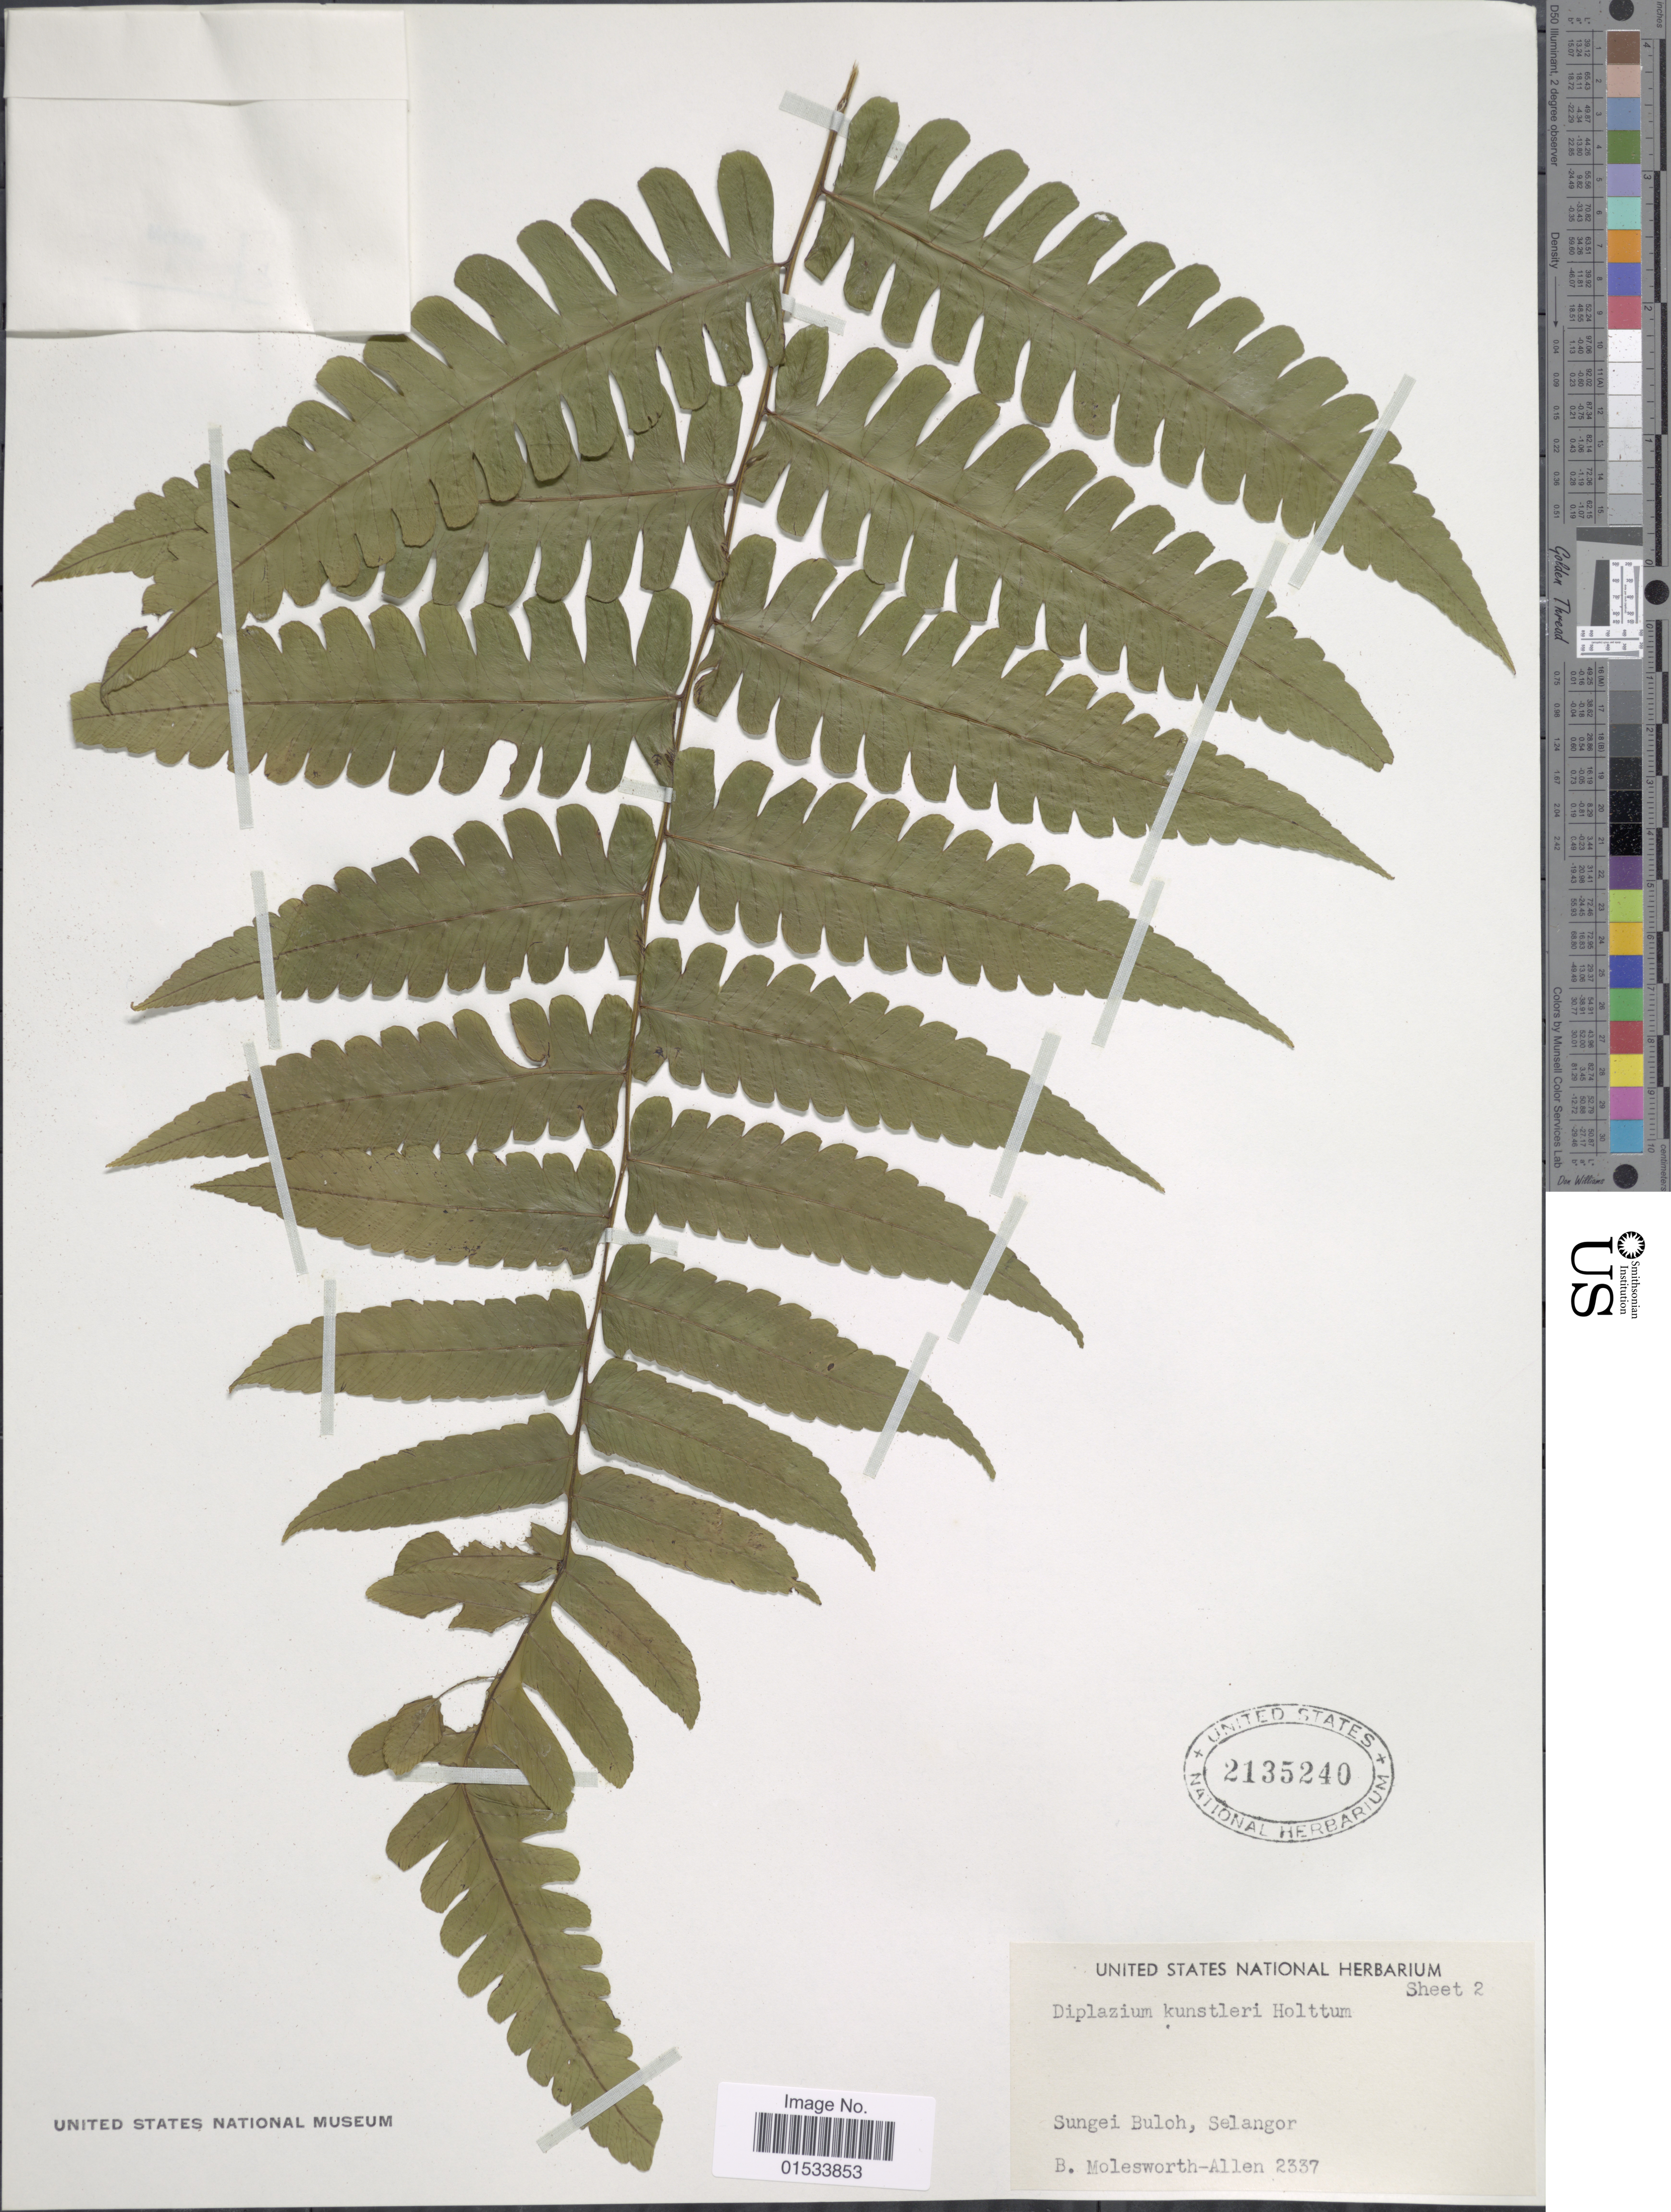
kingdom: Plantae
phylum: Tracheophyta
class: Polypodiopsida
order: Polypodiales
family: Athyriaceae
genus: Diplazium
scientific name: Diplazium kunstleri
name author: Holttum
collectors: B. E. G. Molesworth-Allen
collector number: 2337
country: Malaysia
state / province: Selangor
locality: Sungei Buloh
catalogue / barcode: US 2135240